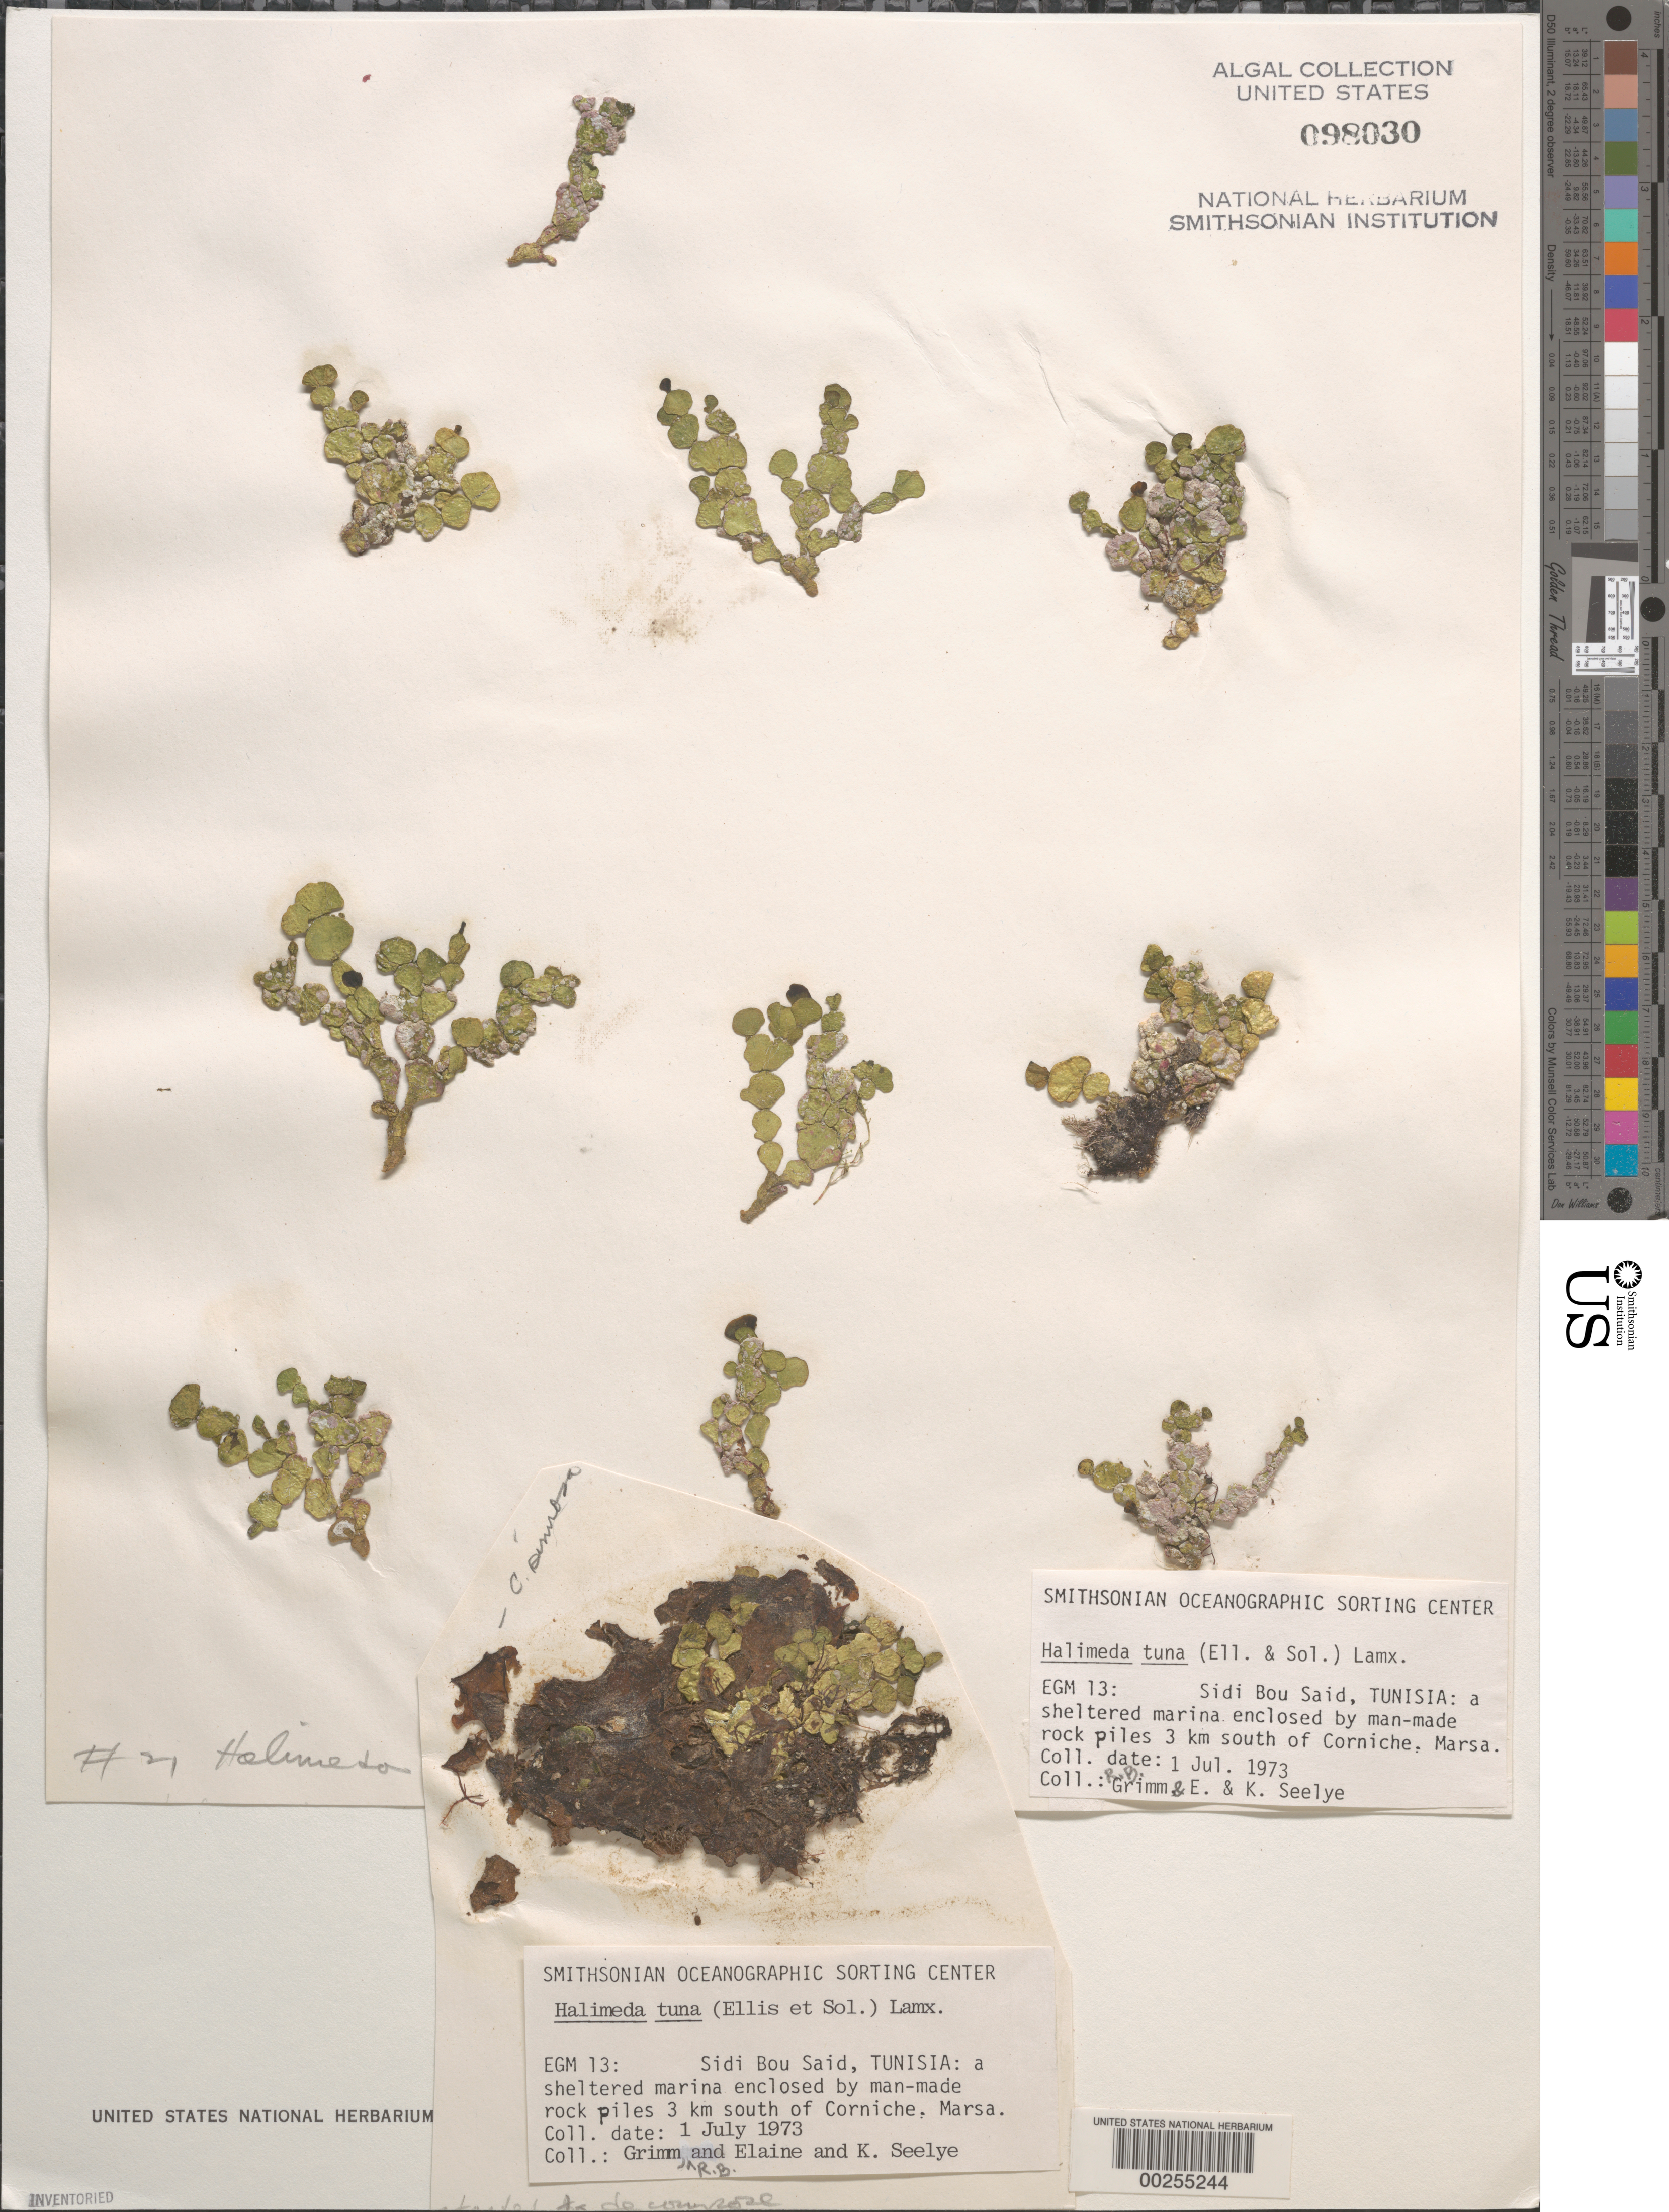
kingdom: Plantae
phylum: Chlorophyta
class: Ulvophyceae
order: Bryopsidales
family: Halimedaceae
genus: Halimeda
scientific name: Halimeda tuna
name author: (J. Ellis & Sol.) J.V.Lamouroux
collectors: R. Grimm, E. Seelye & K. Seelye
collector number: EGM 13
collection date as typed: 01 Jul 1973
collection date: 1973-07-01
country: Tunisia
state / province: Tunis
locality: Sidi Bou Said, 3 km south of Corniche, La Marsa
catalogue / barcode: US 98030